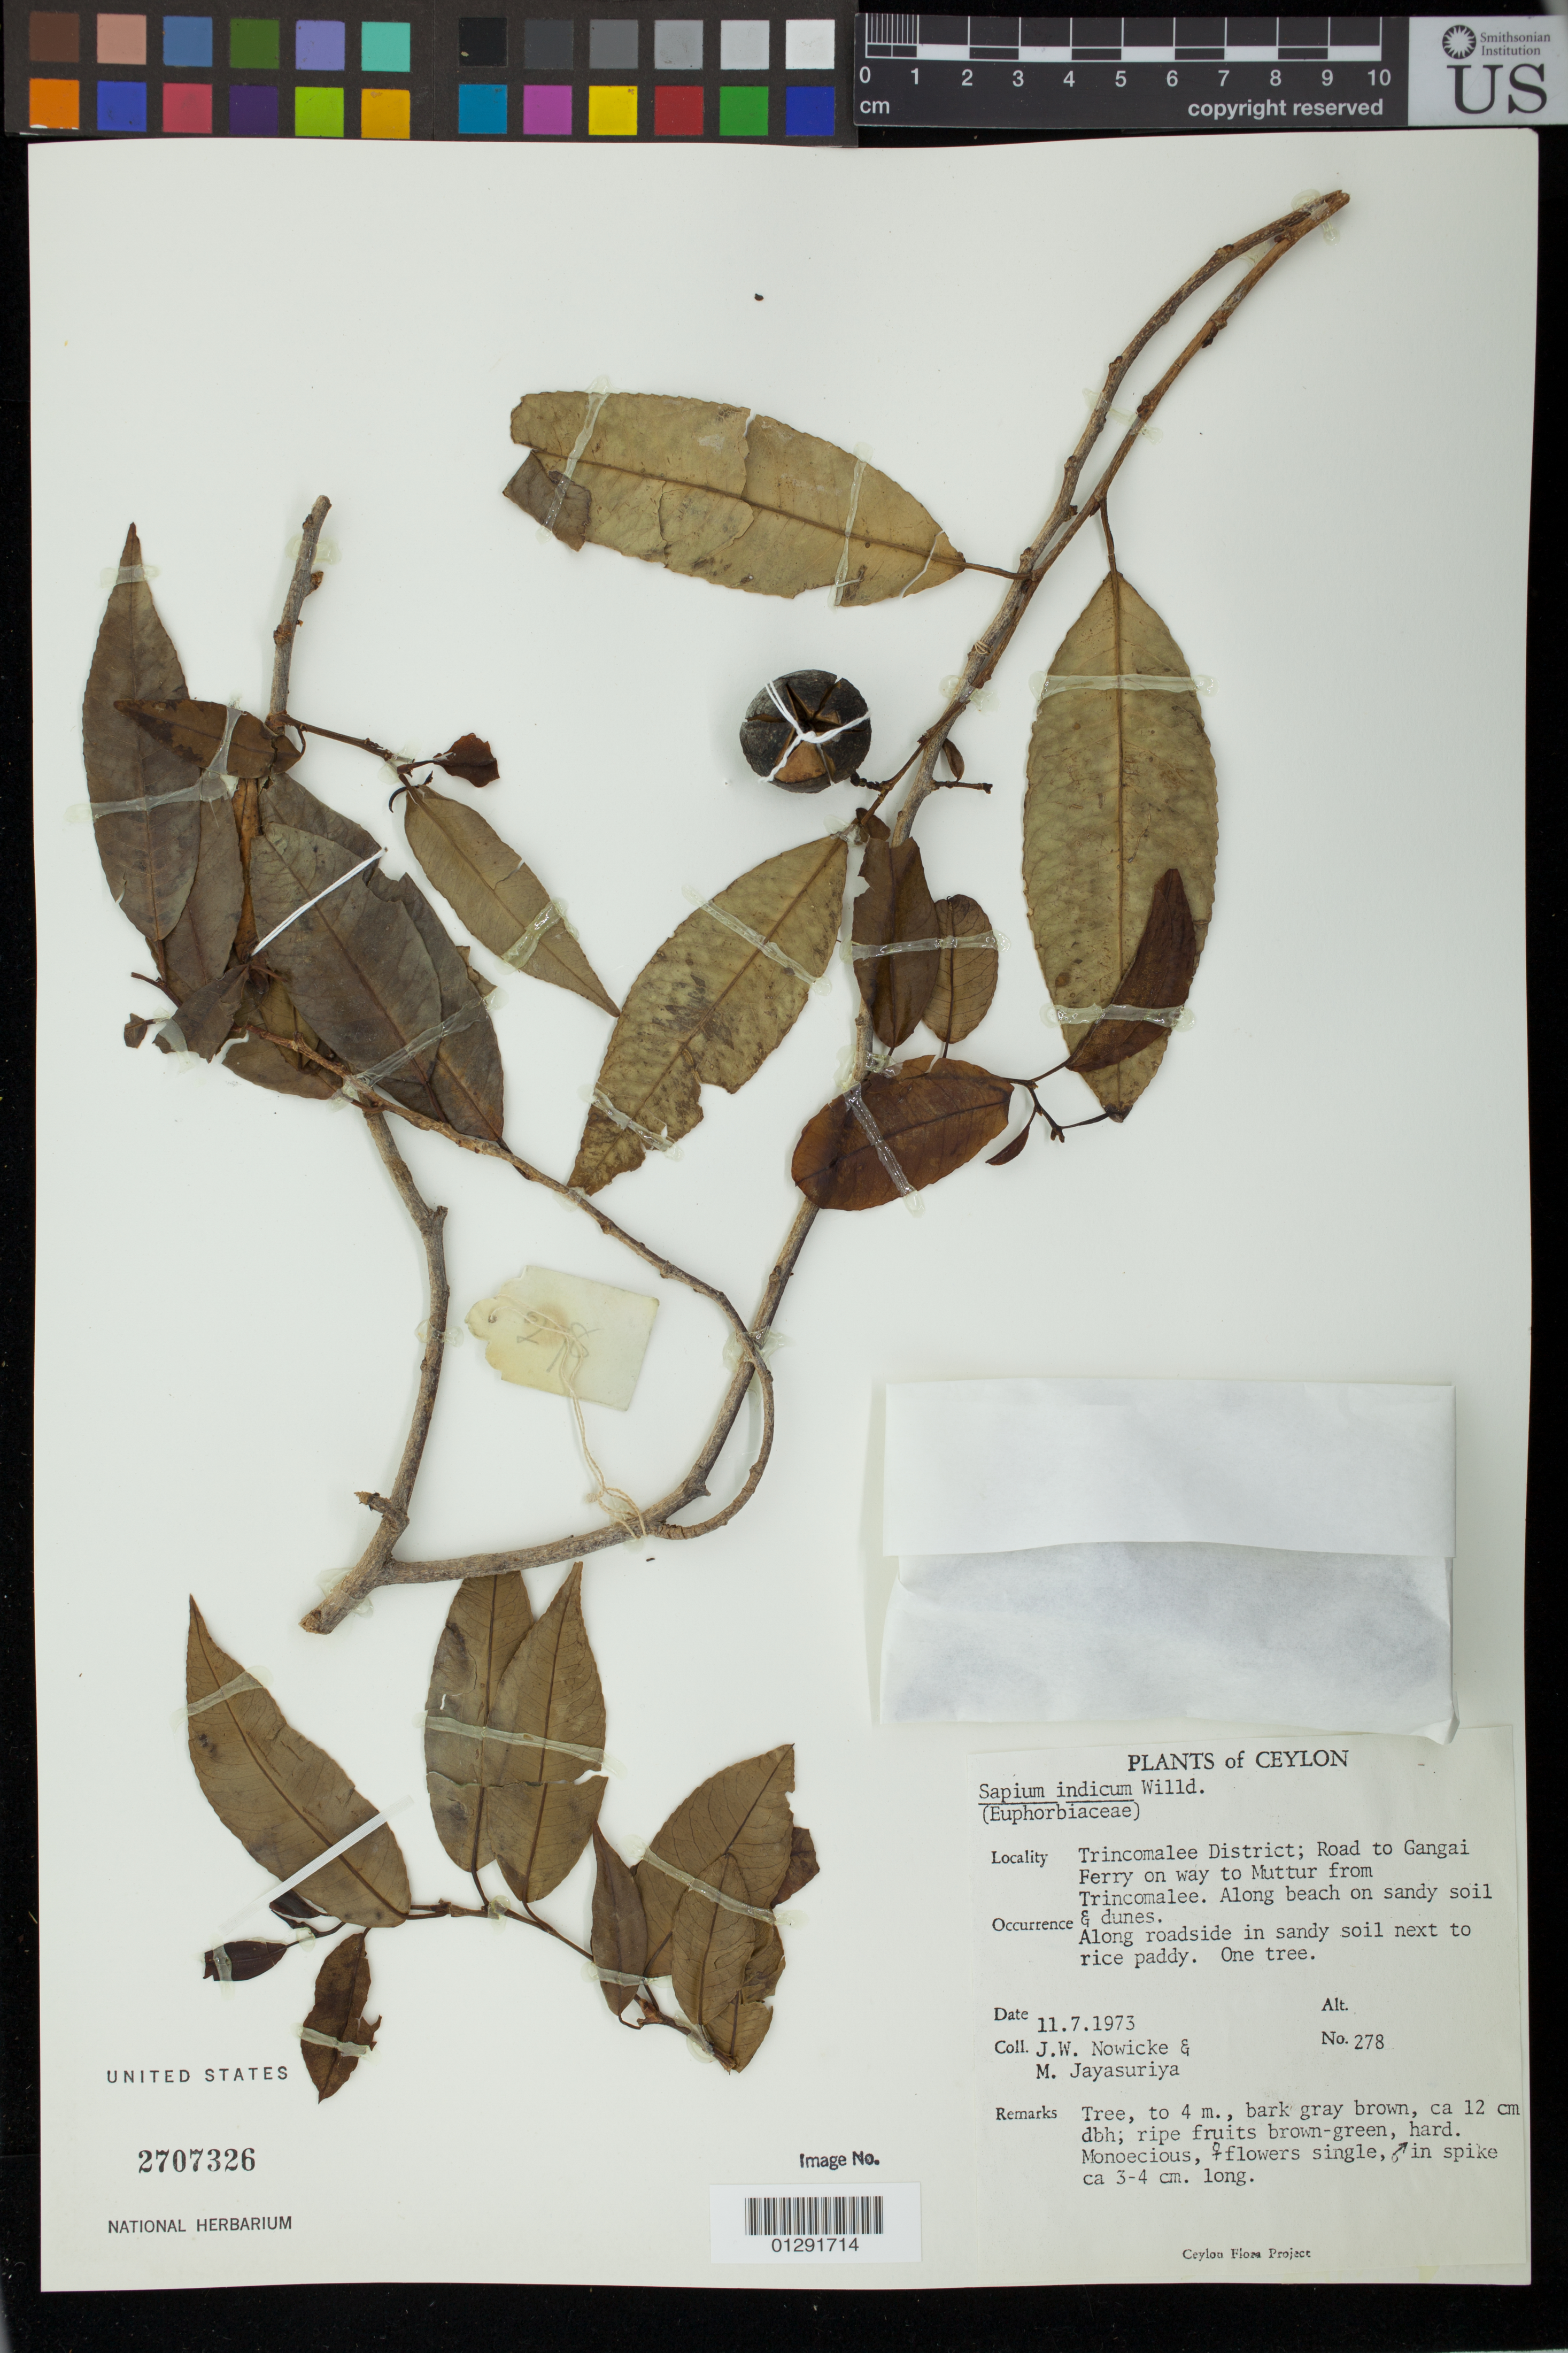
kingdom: Plantae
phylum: Tracheophyta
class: Magnoliopsida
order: Malpighiales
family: Euphorbiaceae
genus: Sapium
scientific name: Sapium indicum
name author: Willd.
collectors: J. W. Nowicke & M. Jayasuriya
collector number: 278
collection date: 1973-07-11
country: Sri Lanka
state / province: Eastern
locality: Trincomalee District; Road to Gangai Ferry on way to Muttur from Trincomalee. Along beach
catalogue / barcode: US 2707326